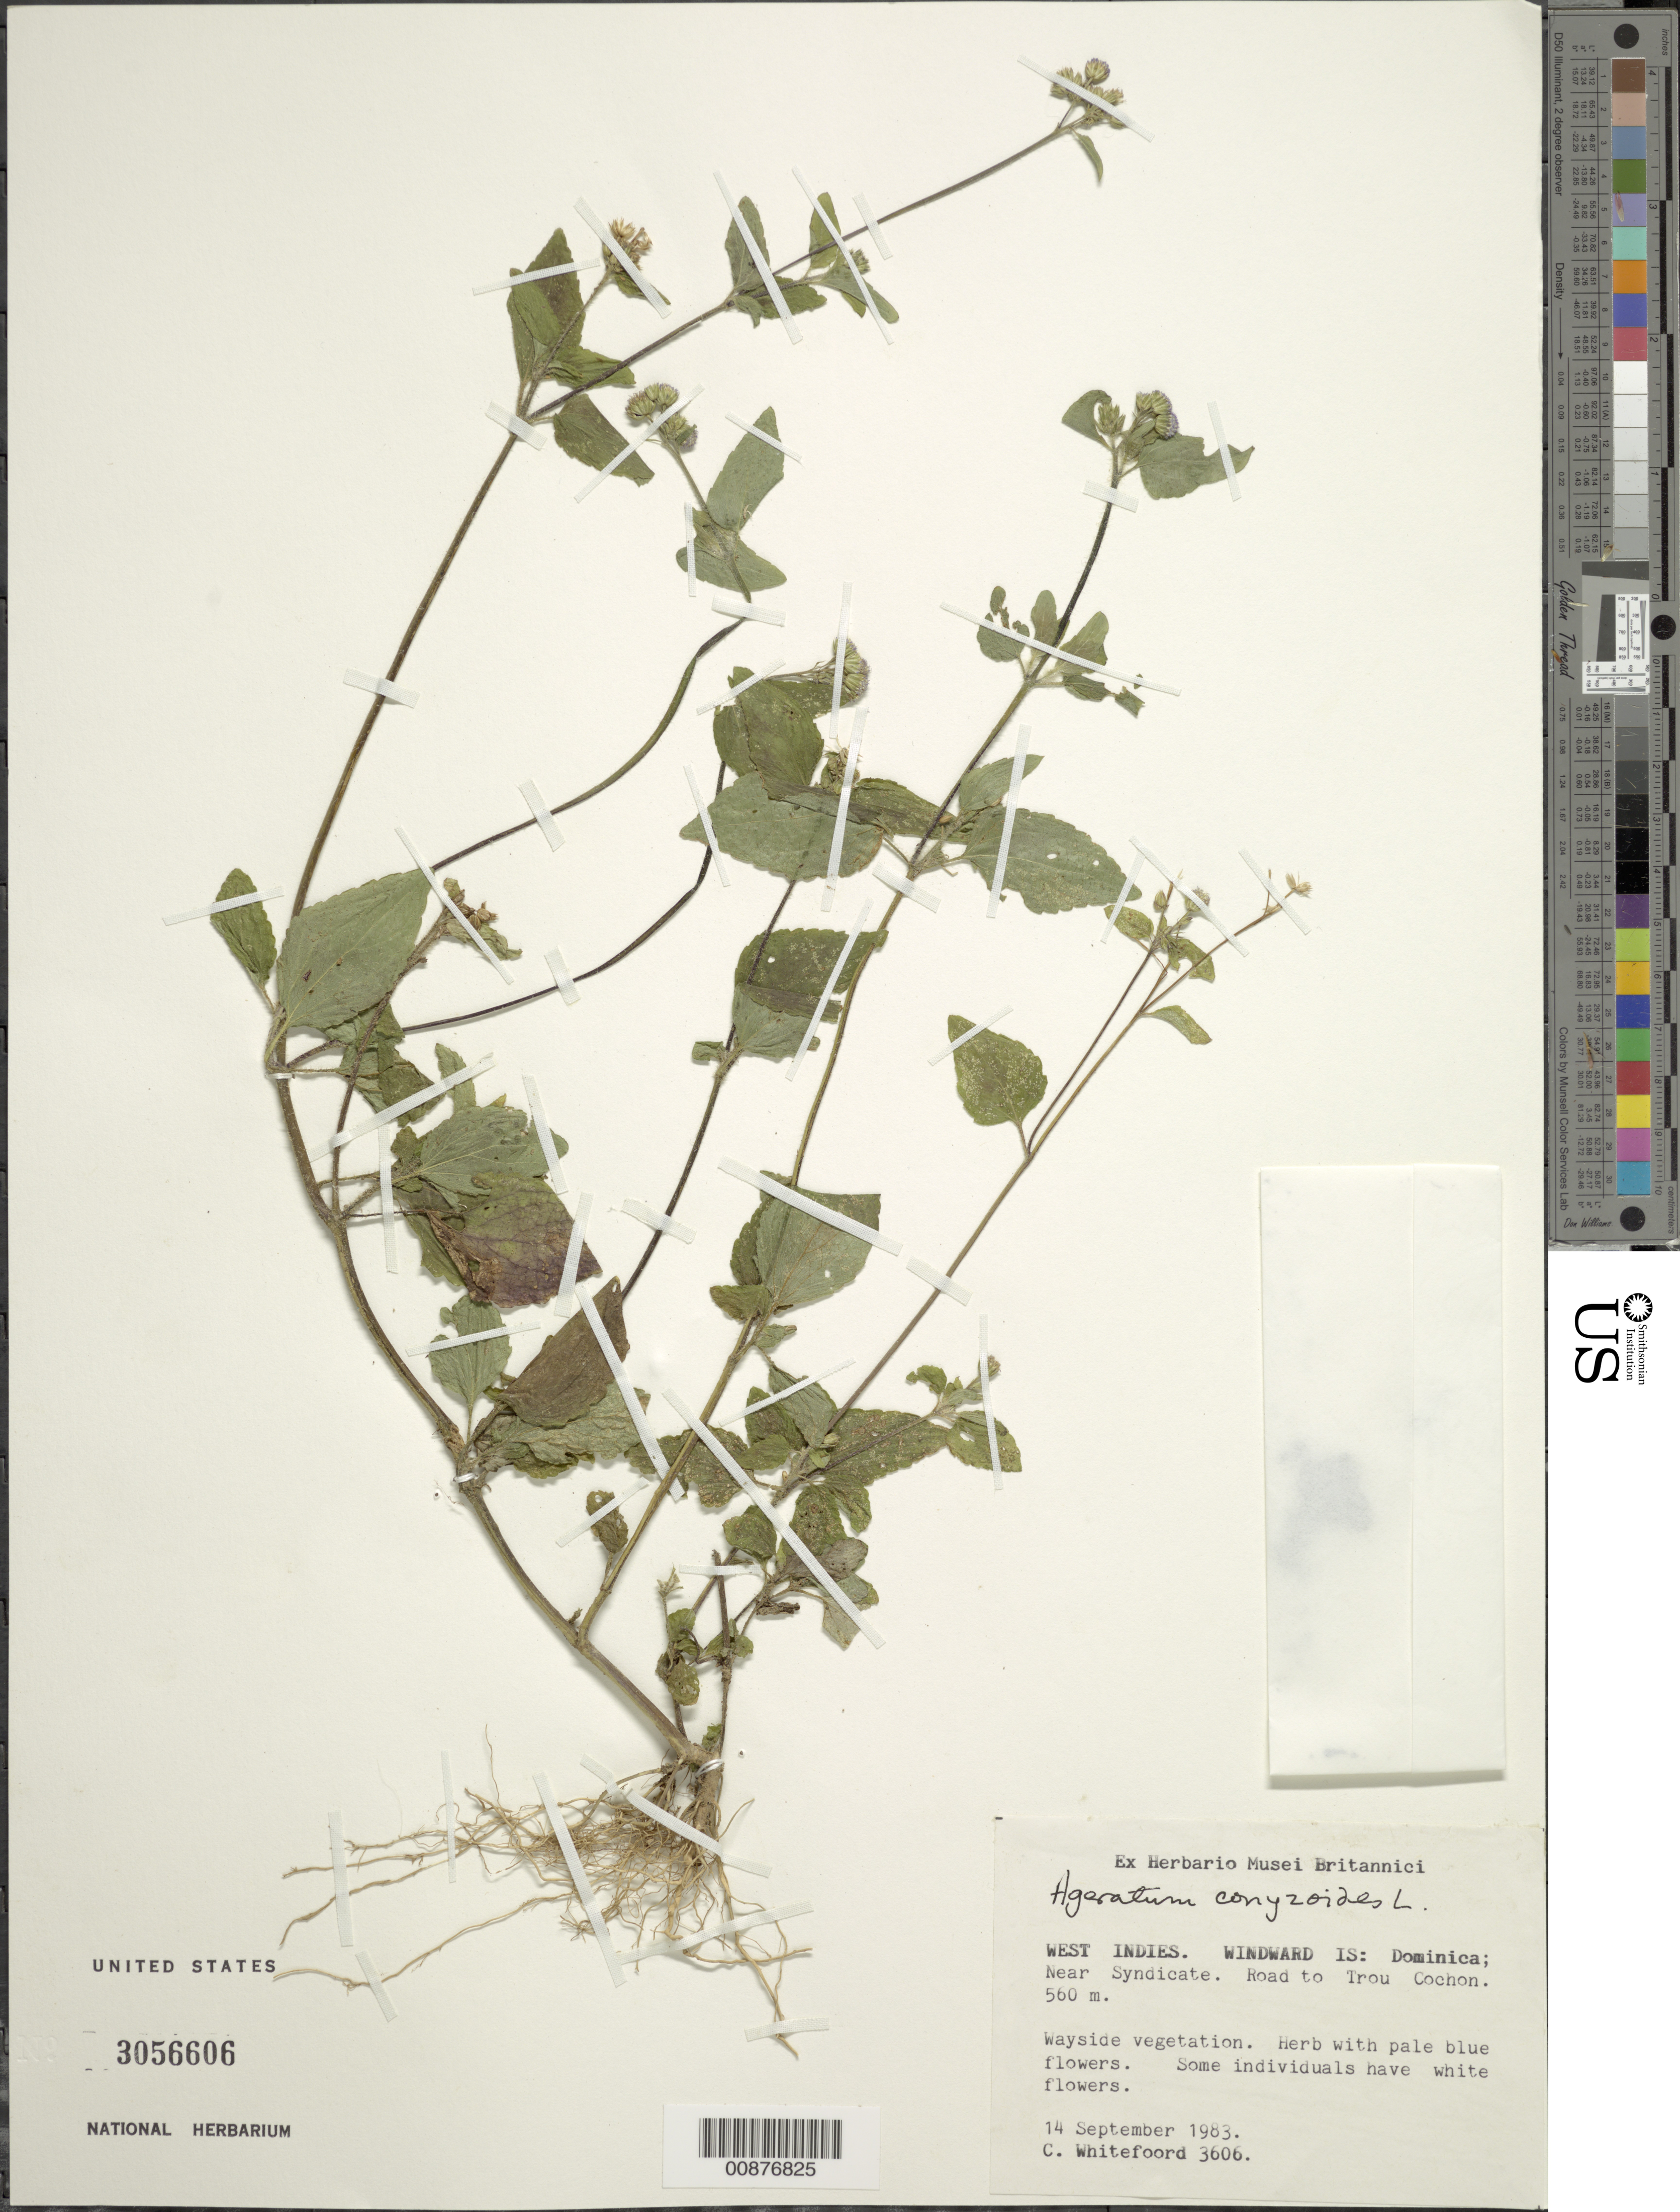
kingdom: Plantae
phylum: Tracheophyta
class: Magnoliopsida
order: Asterales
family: Asteraceae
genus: Ageratum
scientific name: Ageratum conyzoides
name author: L.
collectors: C. Whitefoord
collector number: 3606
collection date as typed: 14 Sep 1983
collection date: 1983-09-14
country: Dominica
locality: Near Syndicate. Road to Trou Cochon.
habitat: In wayside vegetation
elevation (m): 560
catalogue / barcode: US 3056606